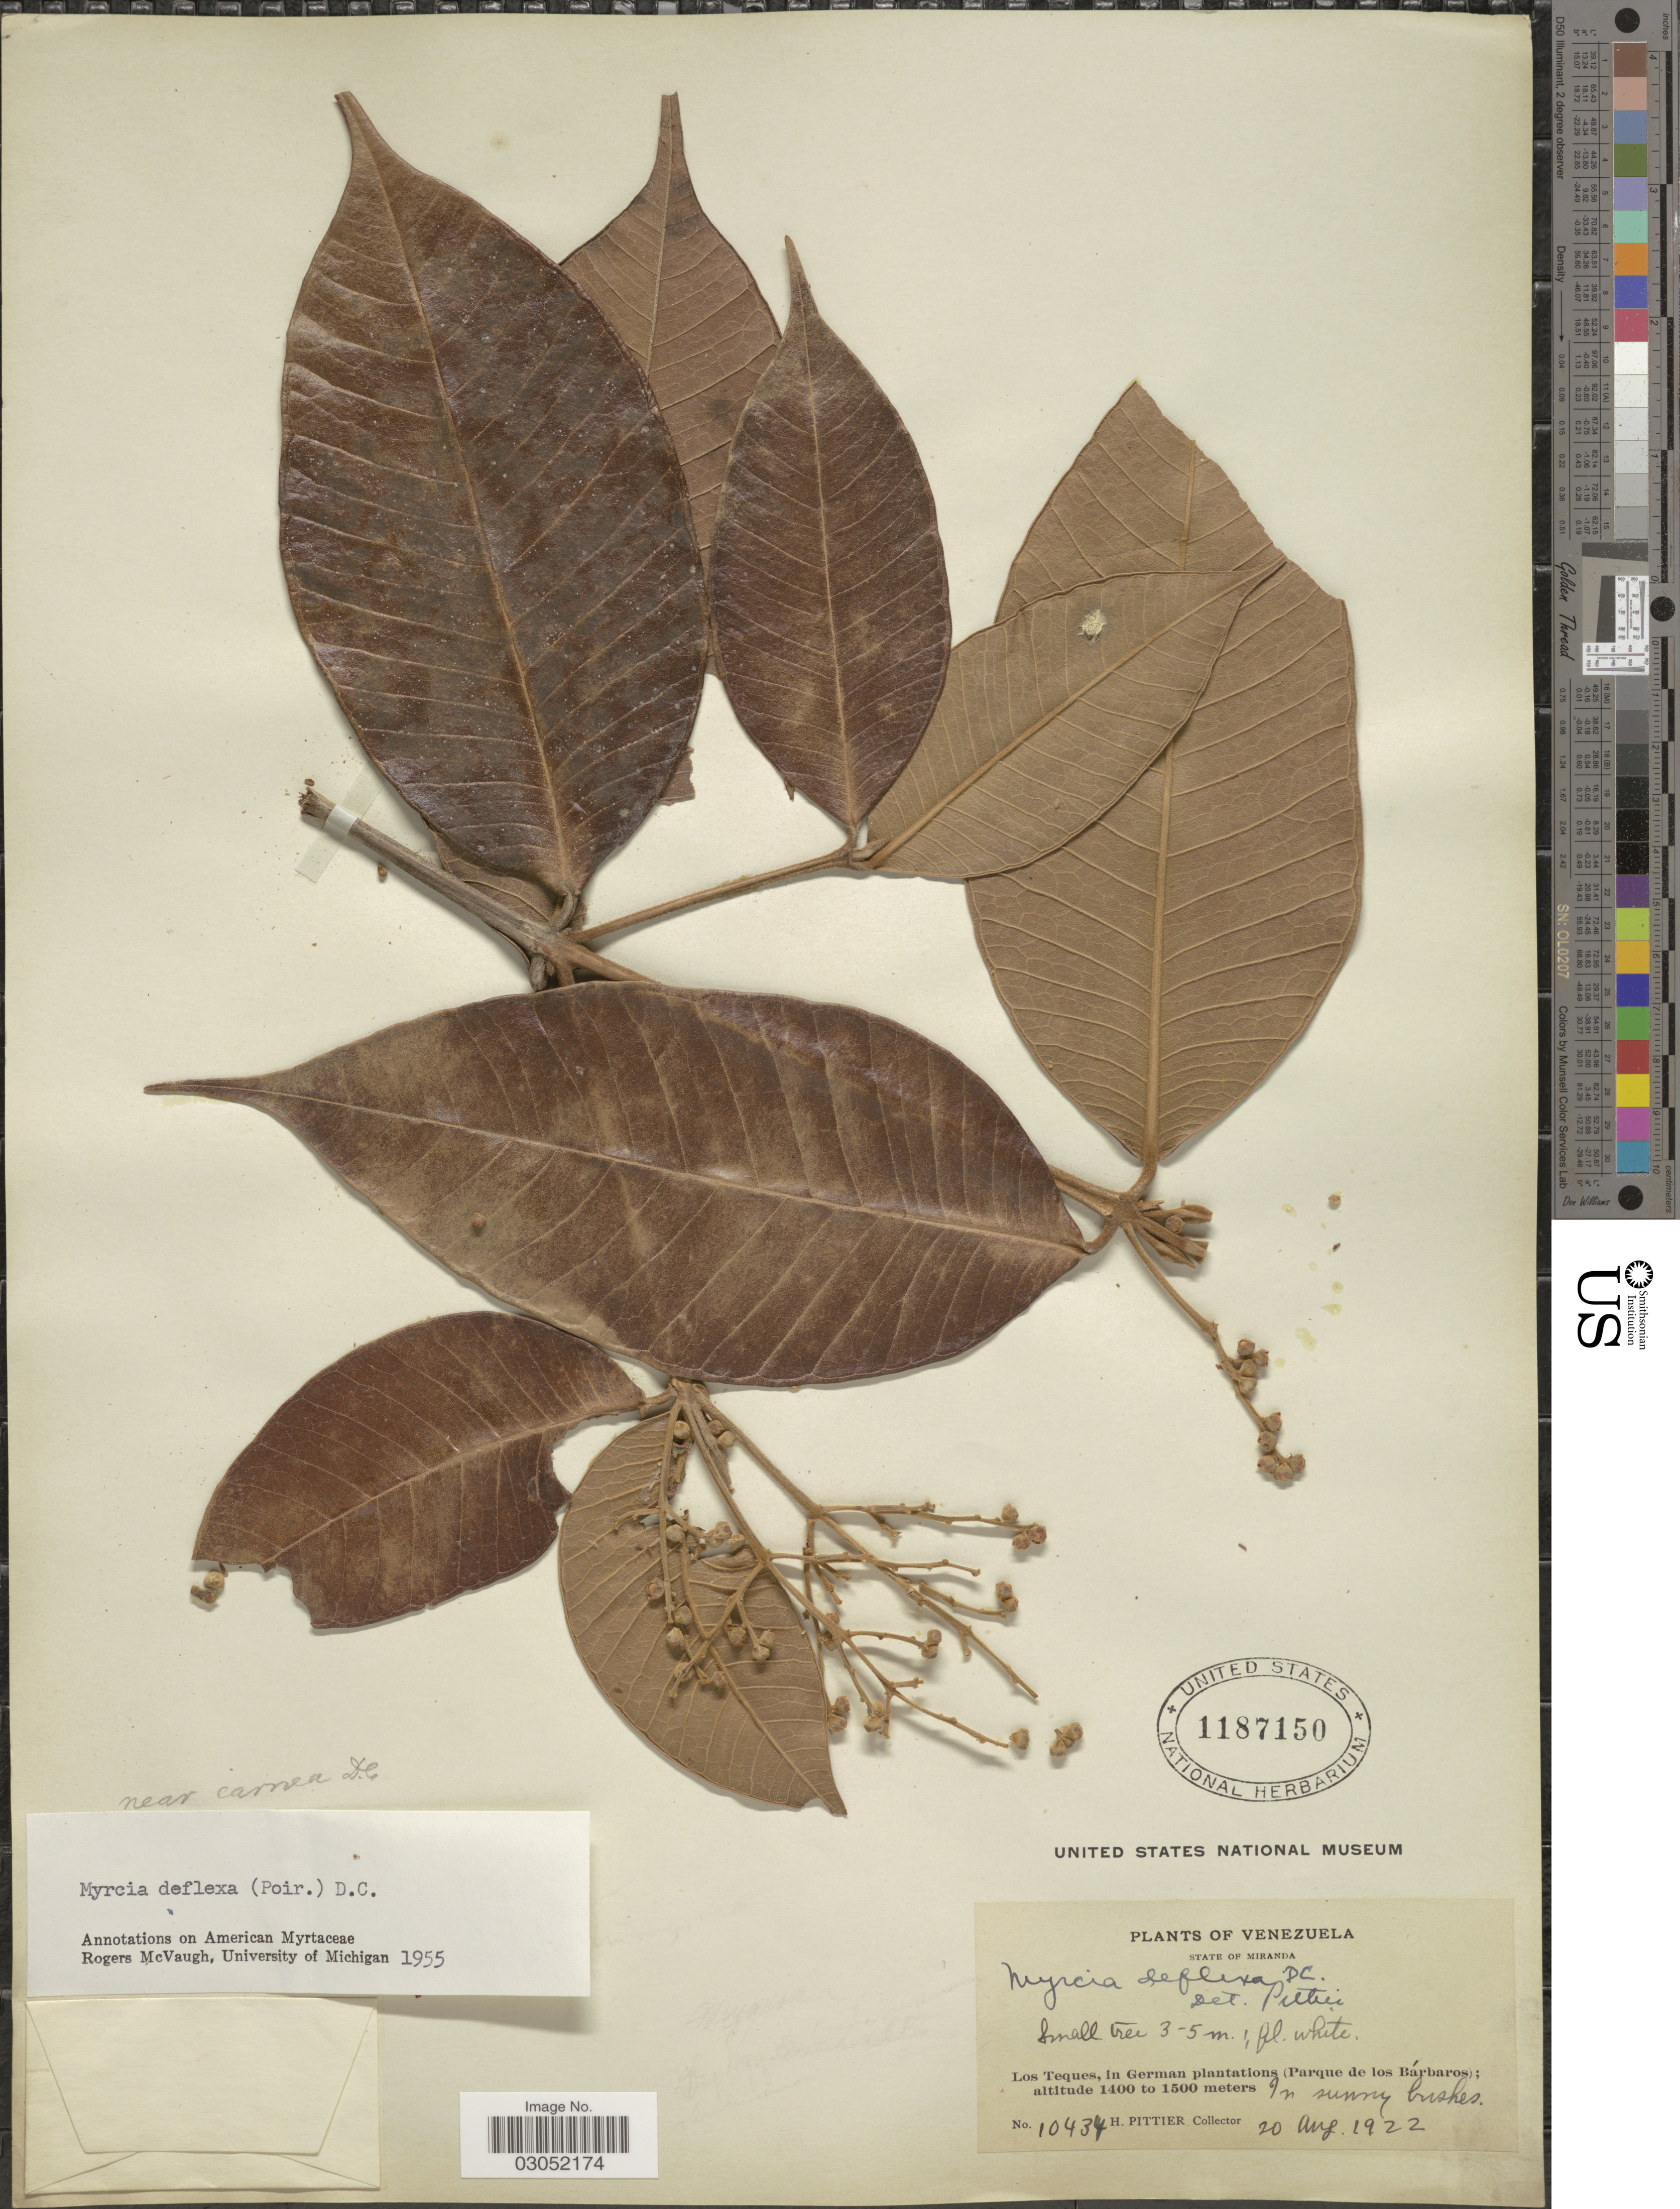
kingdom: Plantae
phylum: Tracheophyta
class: Magnoliopsida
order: Myrtales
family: Myrtaceae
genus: Myrcia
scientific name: Myrcia deflexa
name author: (Poir.) DC.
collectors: H. F. Pittier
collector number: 10434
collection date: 1922-08-20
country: Venezuela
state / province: Miranda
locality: Los Teques, in German plantations (Parque de los Bárbaros).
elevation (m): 1400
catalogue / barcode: US 1187150